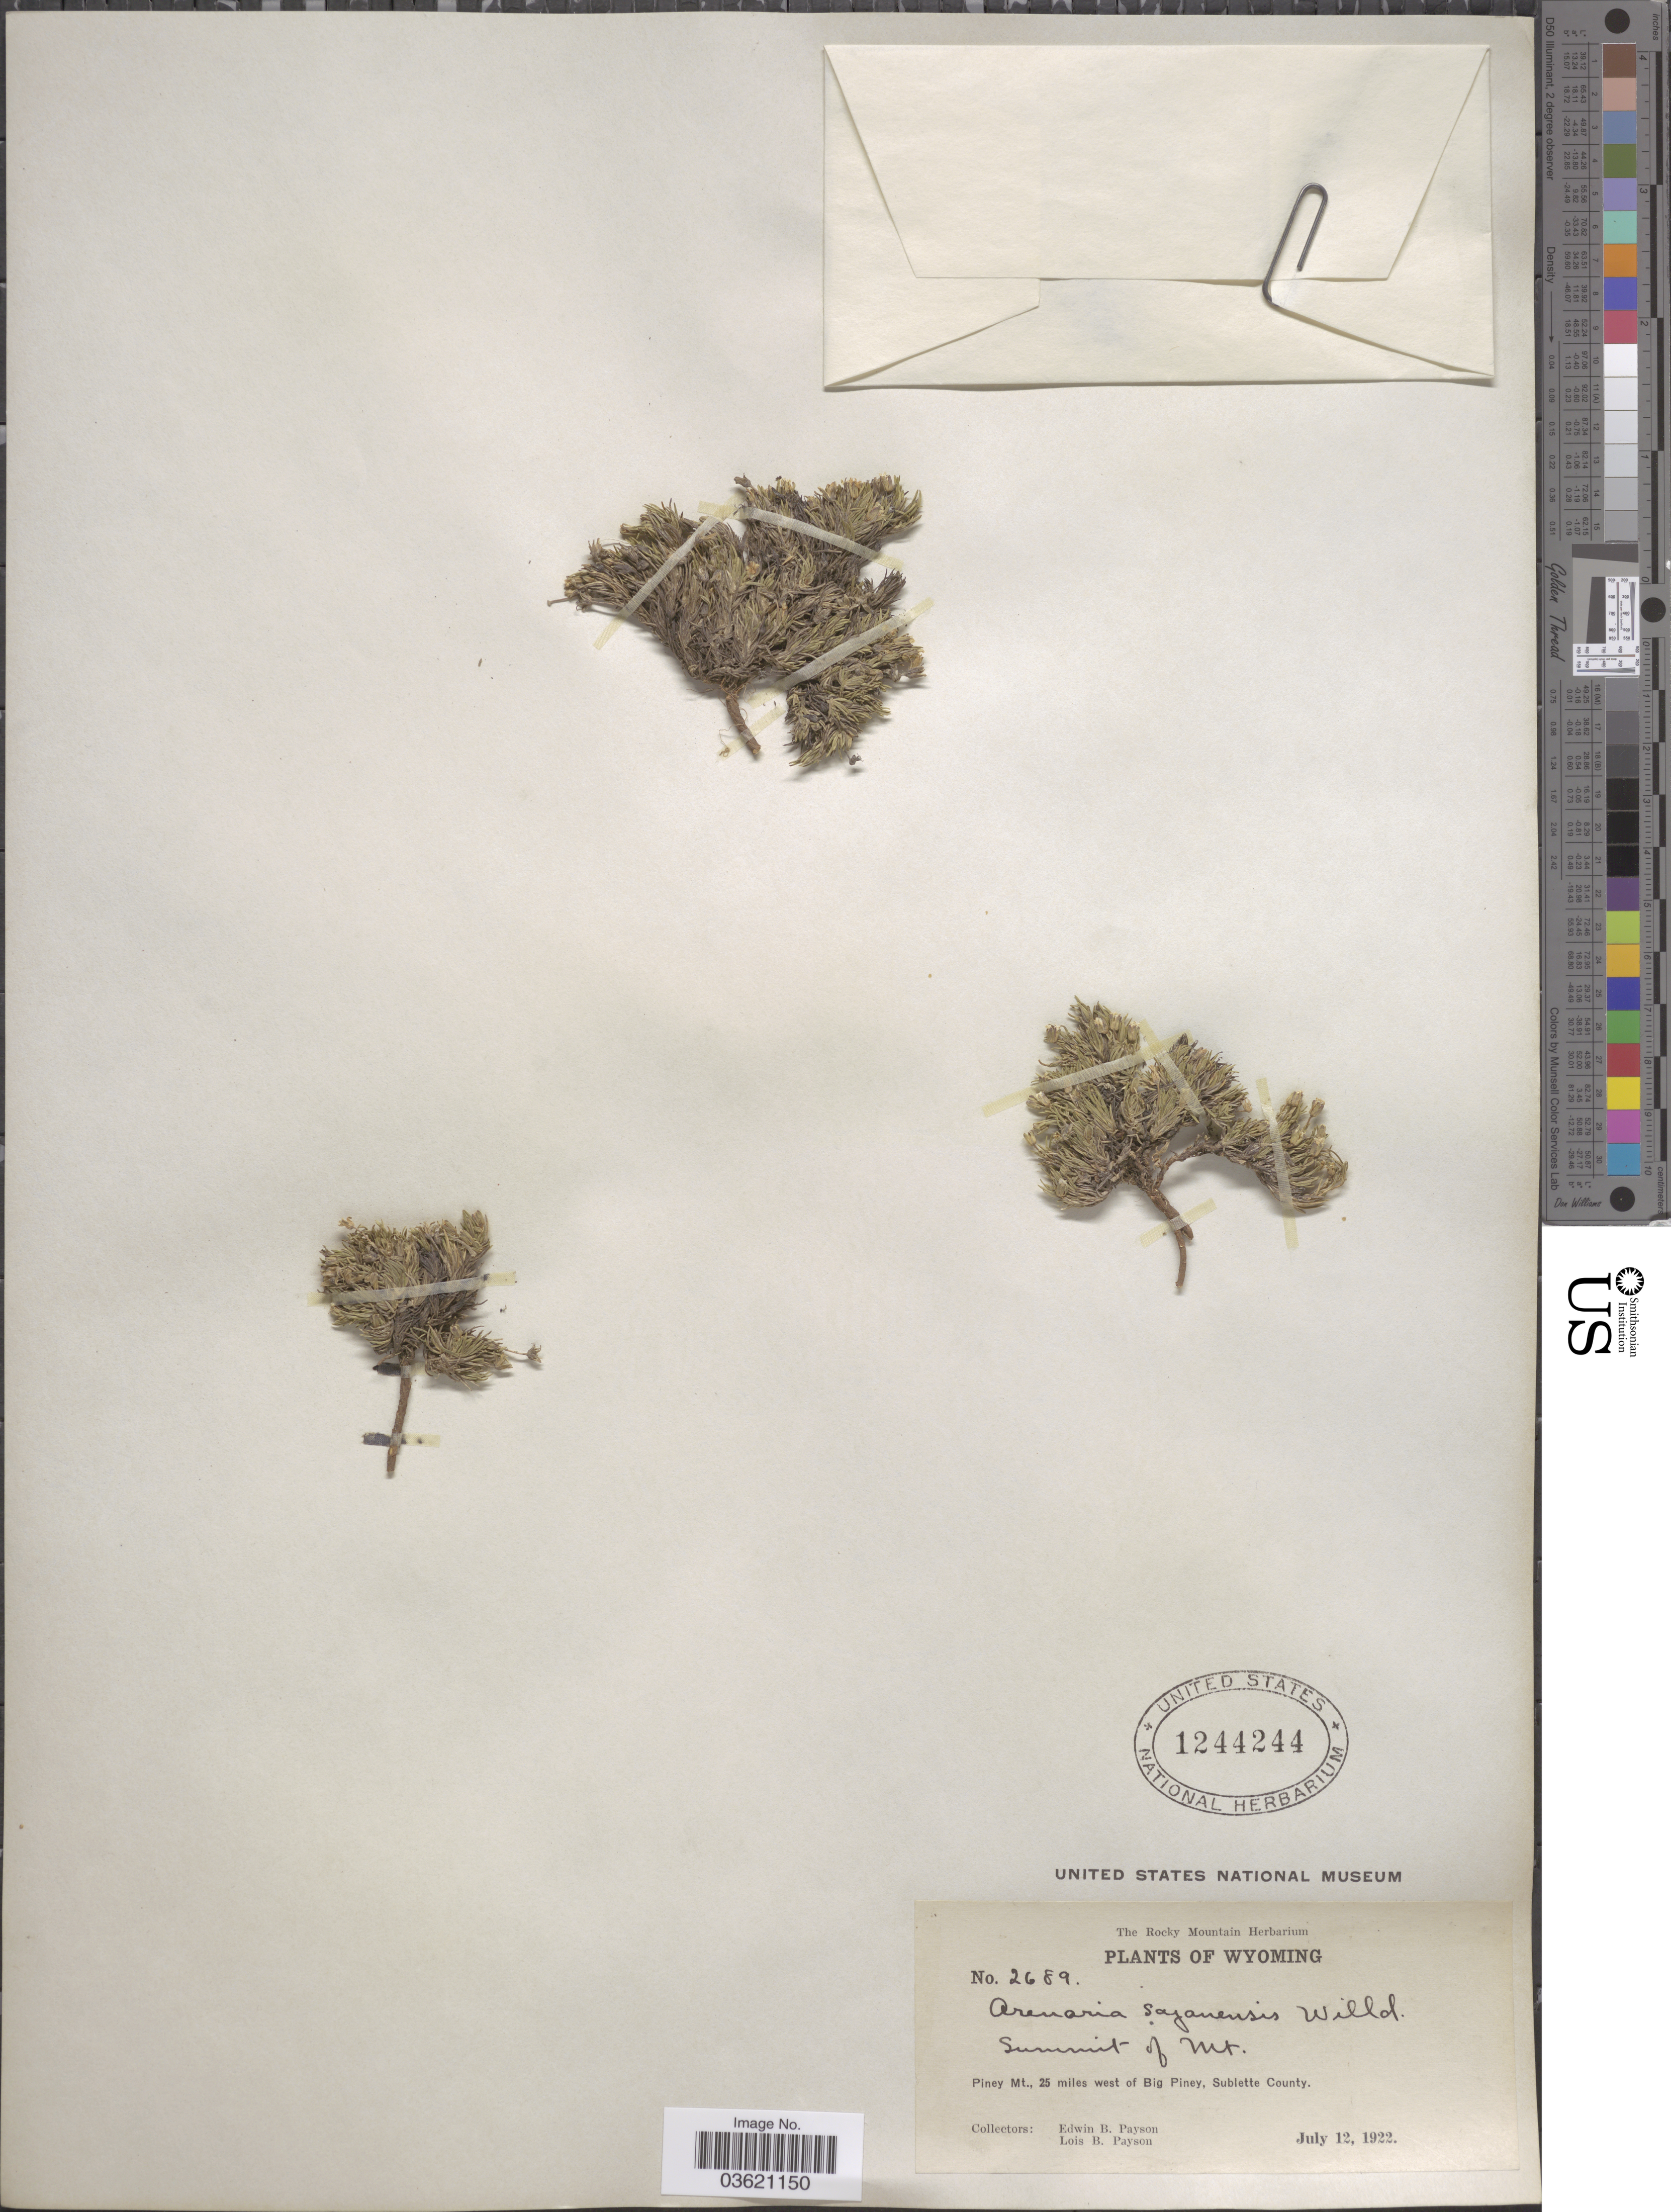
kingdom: Plantae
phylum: Tracheophyta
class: Magnoliopsida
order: Caryophyllales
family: Caryophyllaceae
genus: Cherleria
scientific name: Cherleria biflora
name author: (L.) A.J. Moore & Dillenb.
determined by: Strong, M. T., (US), Smithsonian Institution - National Museum of Natural History (UNITED STATES)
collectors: E. B. Payson & L. Payson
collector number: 2689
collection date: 1922-07-12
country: United States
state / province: Wyoming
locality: Summit of Mt. Piney Mt., 25 miles west of Big Piney, Sublette County.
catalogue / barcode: US 1244244